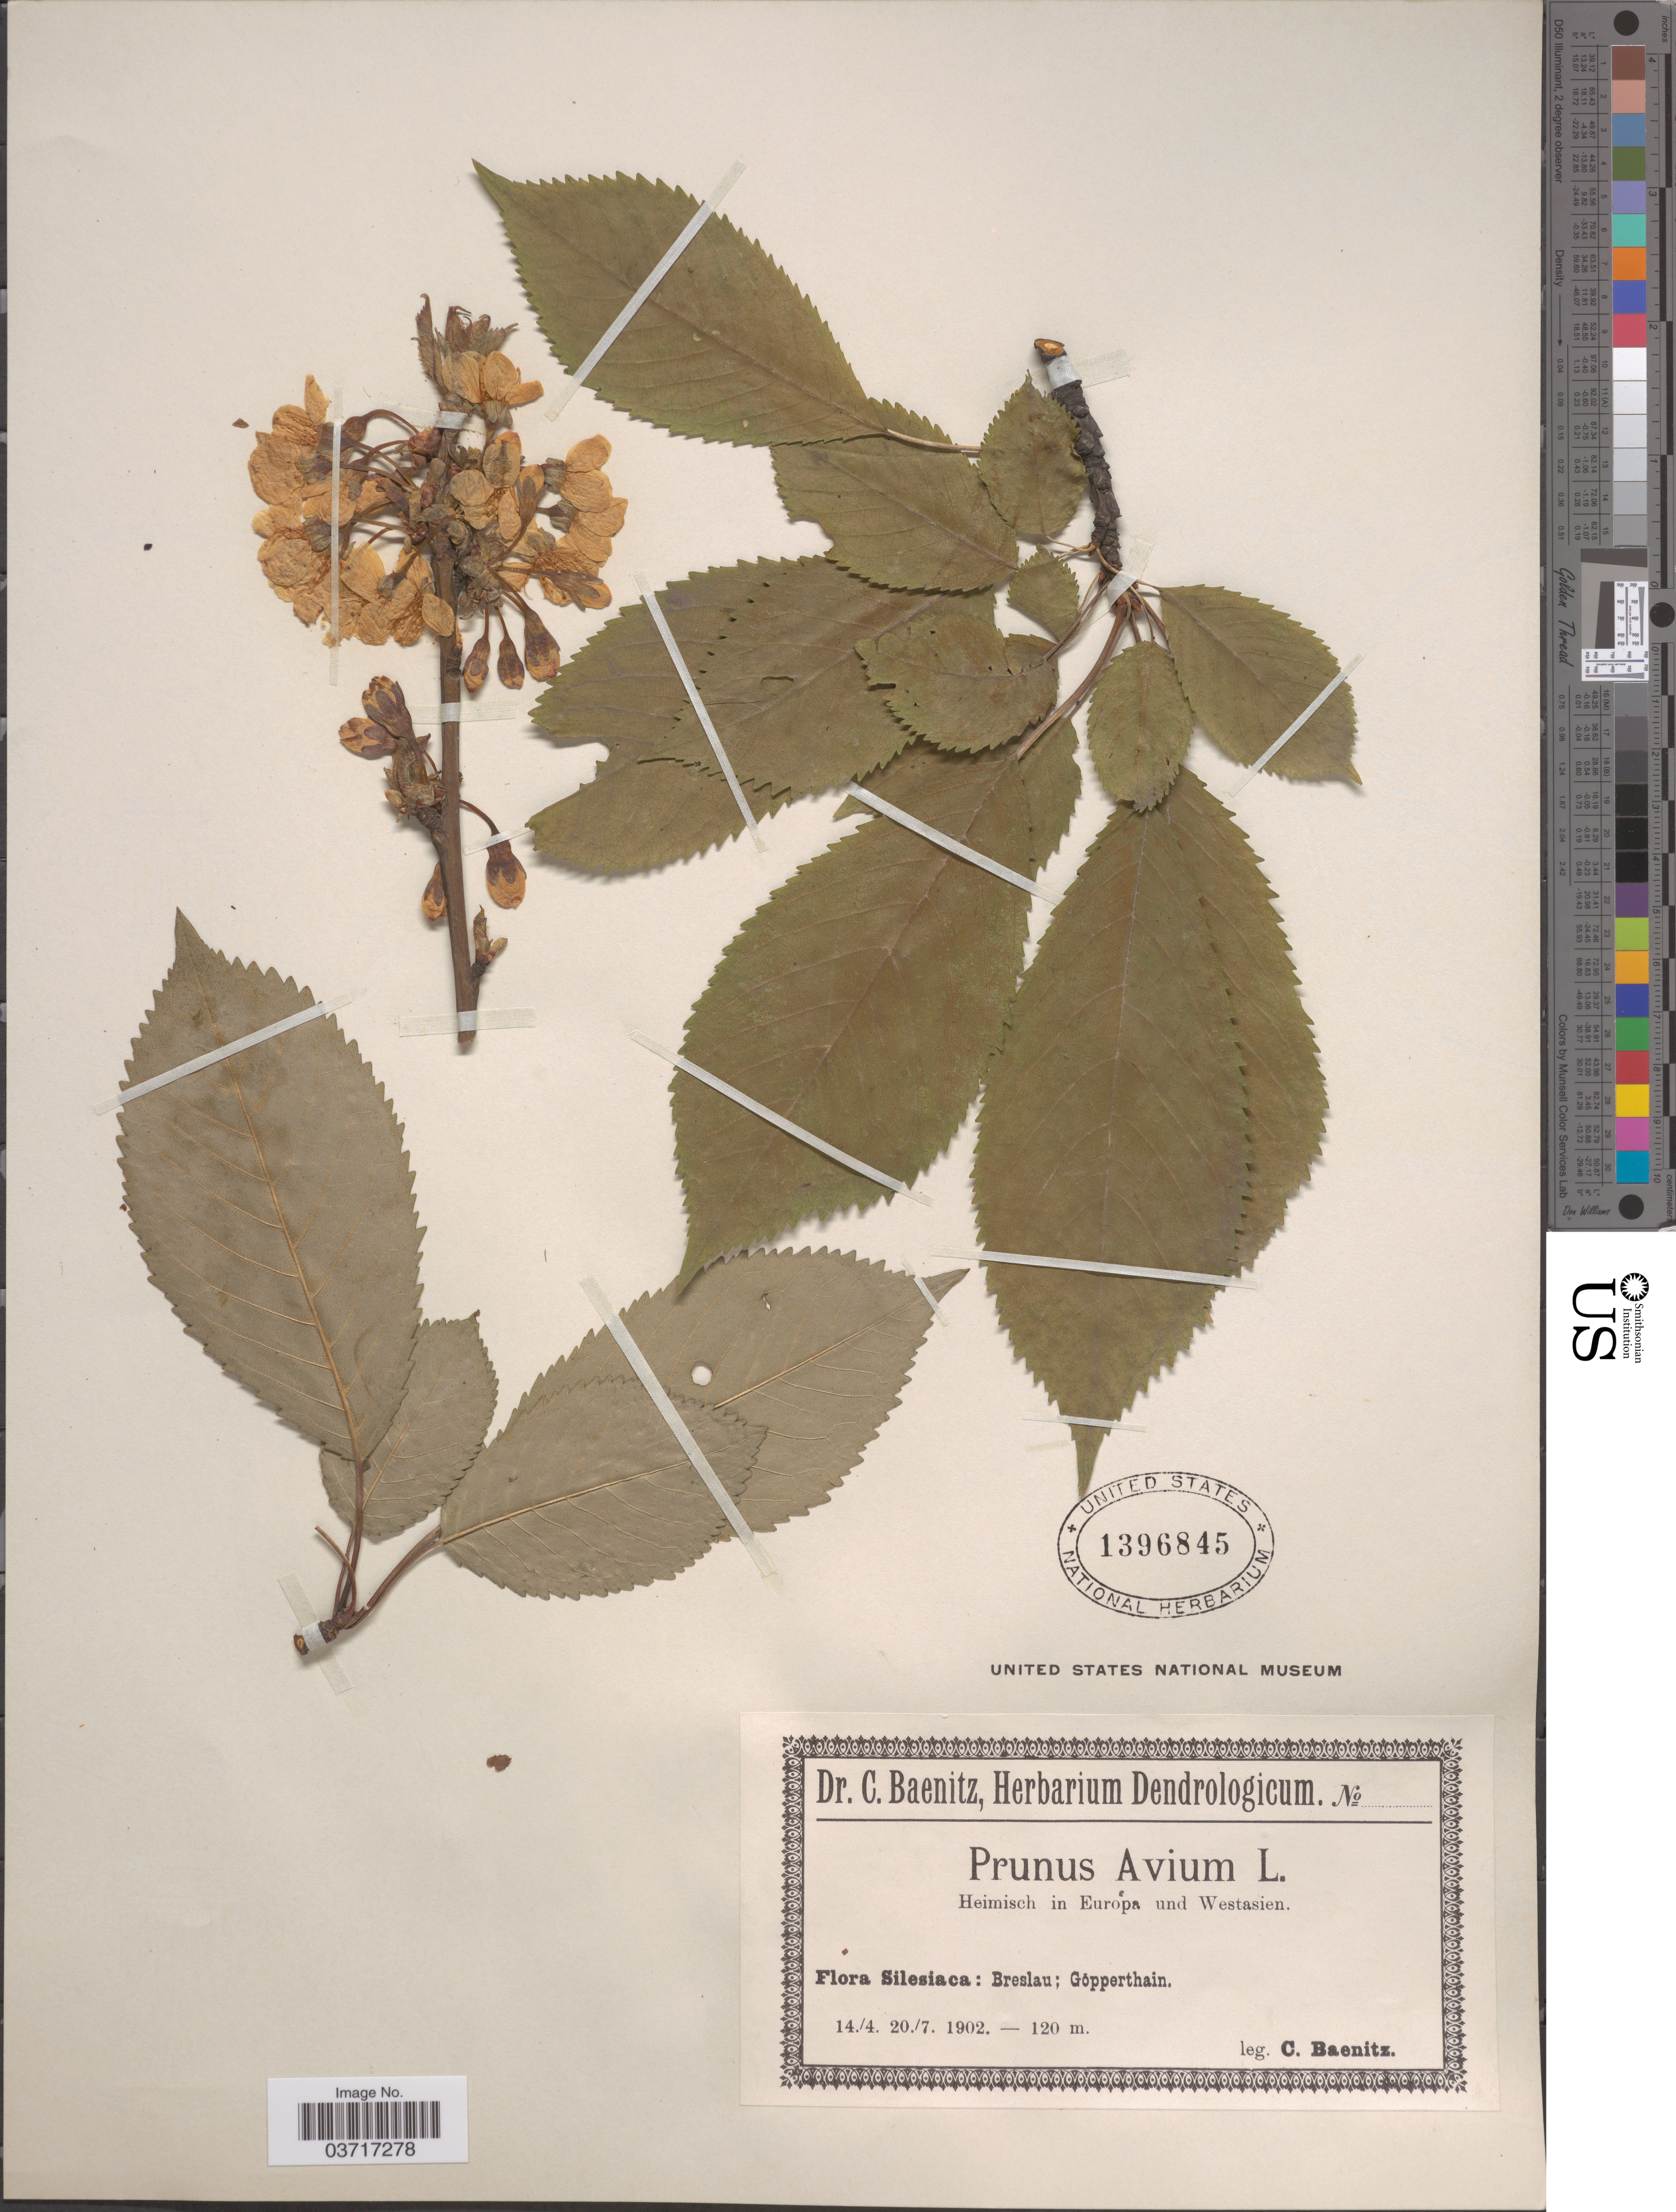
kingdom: Plantae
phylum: Tracheophyta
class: Magnoliopsida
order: Rosales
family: Rosaceae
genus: Prunus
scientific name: Prunus avium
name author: L.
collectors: C. G. Baenitz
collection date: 1902-04-14/1902-07-20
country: Poland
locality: Silesiaca: Breslau: Göpperthain.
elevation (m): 120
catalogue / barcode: US 1396845